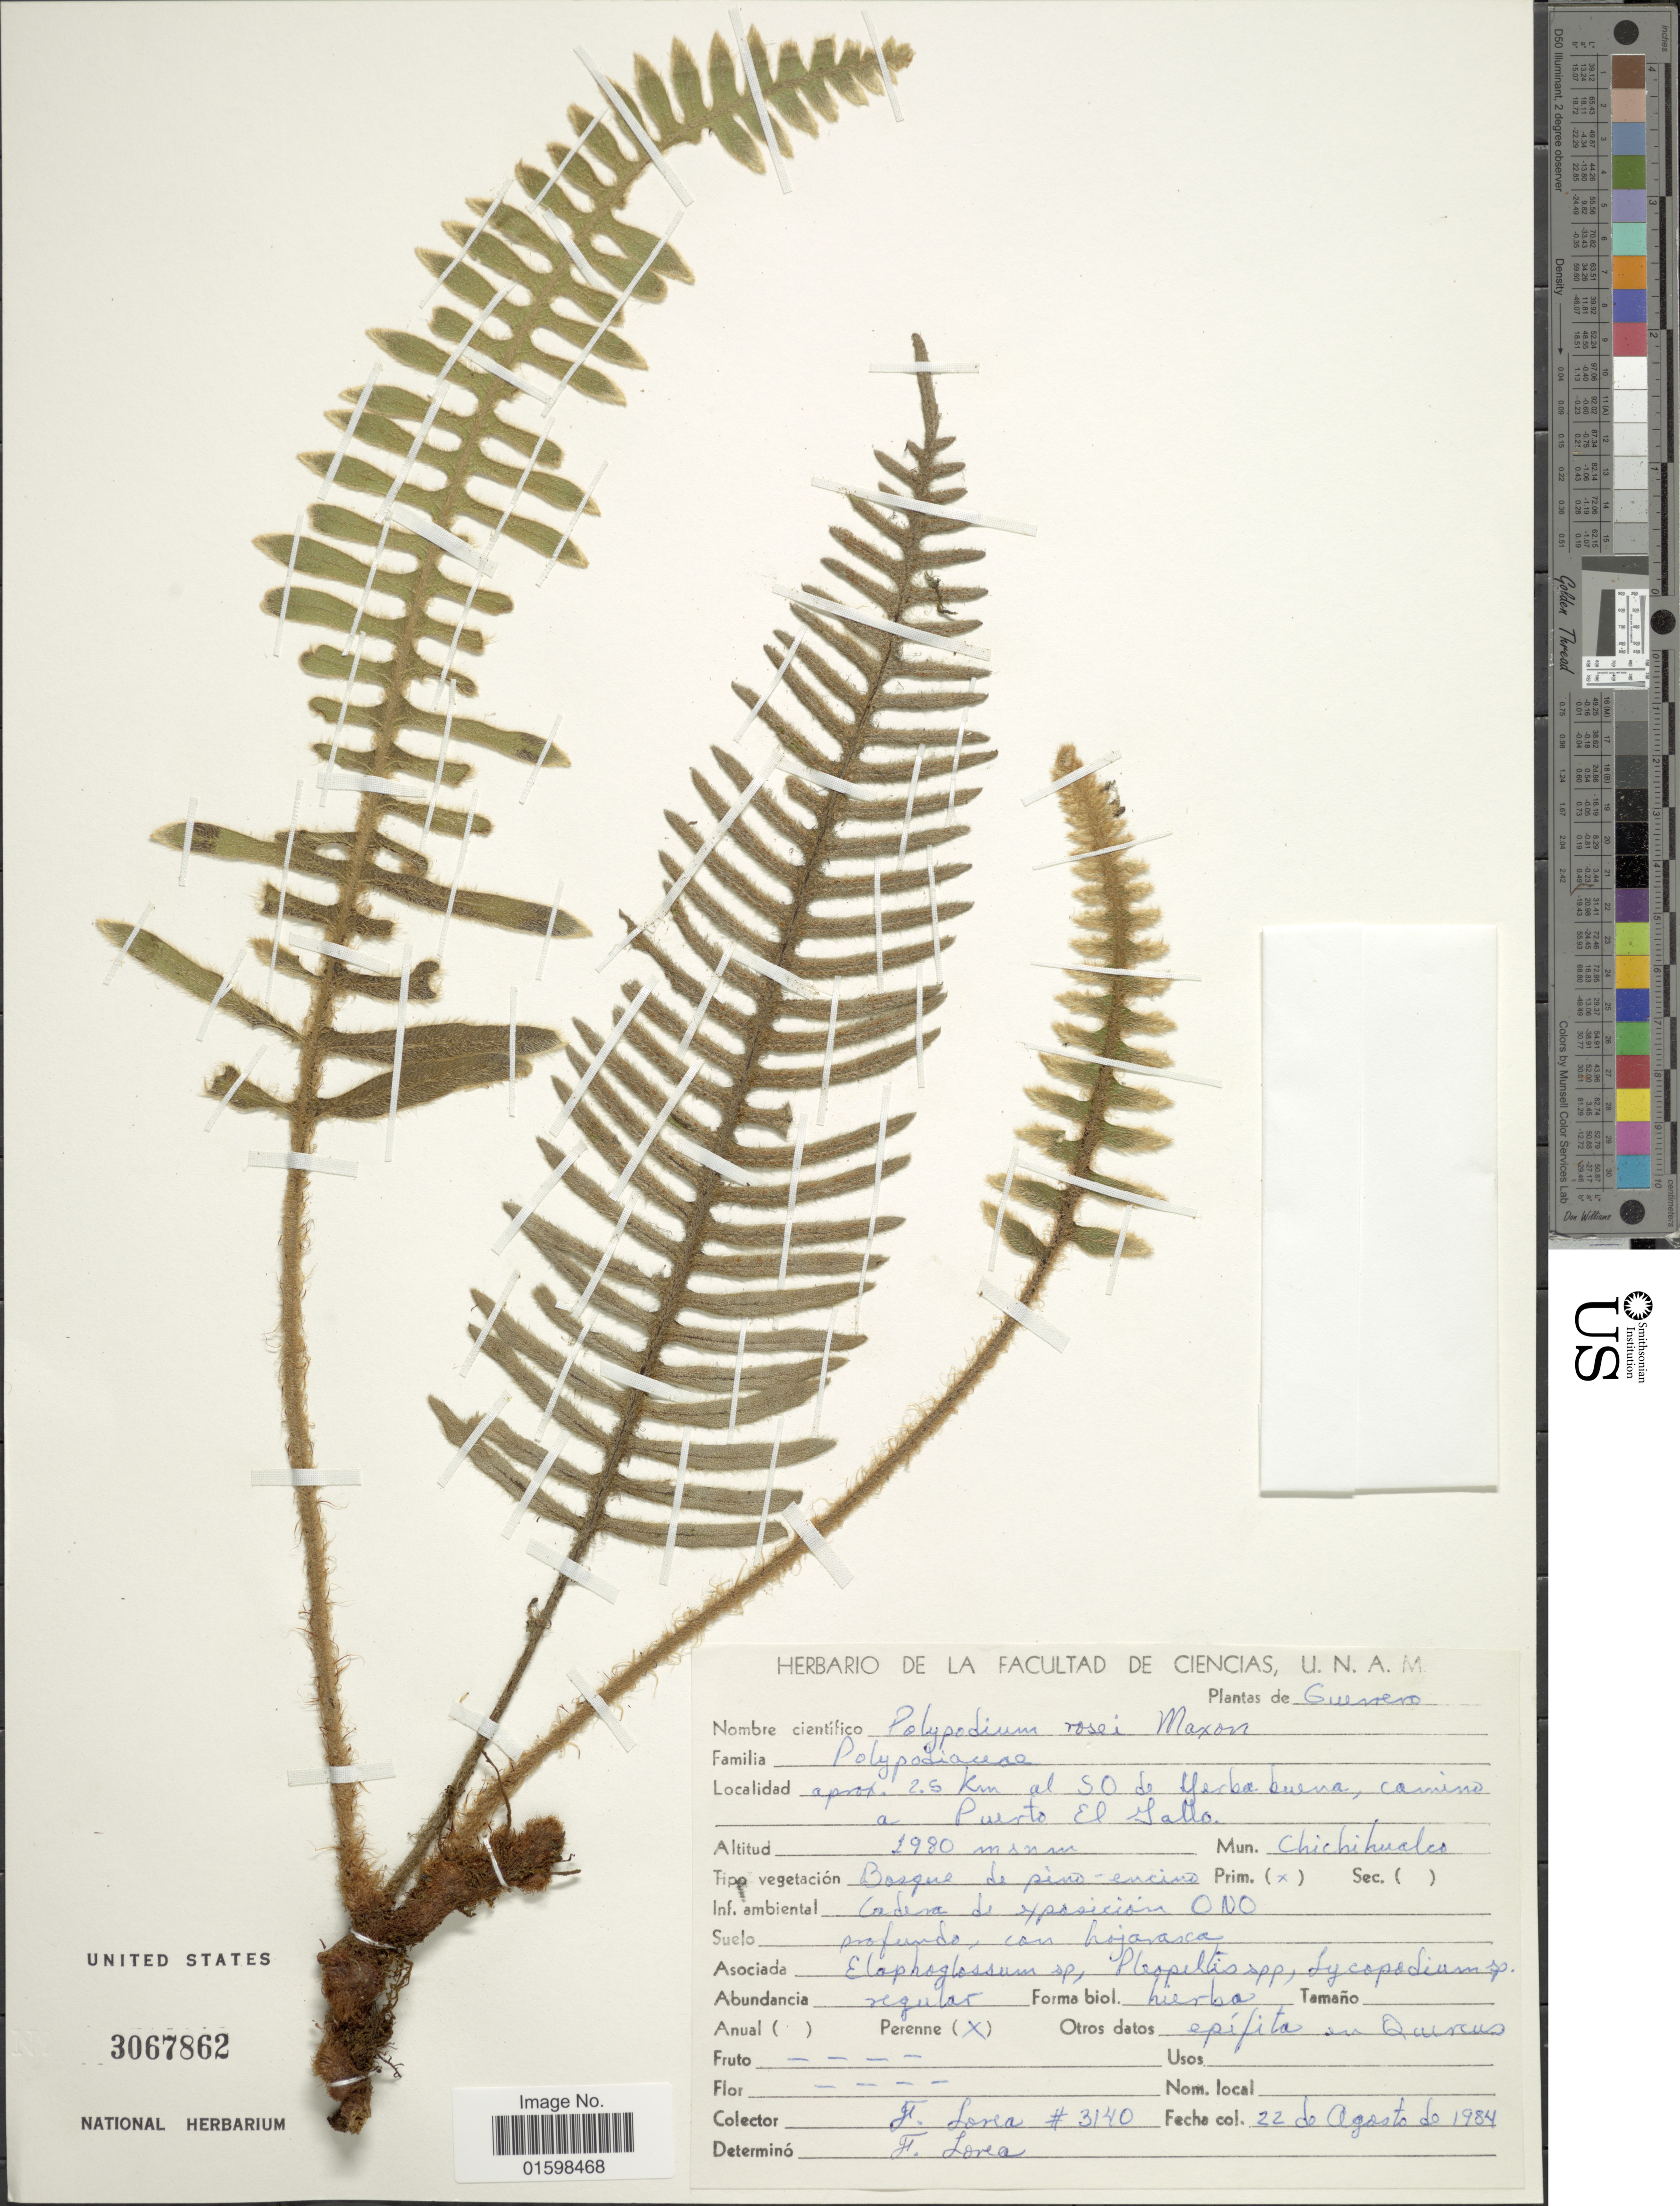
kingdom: Plantae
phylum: Tracheophyta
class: Polypodiopsida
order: Polypodiales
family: Polypodiaceae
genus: Pleopeltis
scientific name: Pleopeltis rosei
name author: (Maxon) A.R. Sm. & Tejero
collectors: F. Lorea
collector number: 3140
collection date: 1984-08-22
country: Mexico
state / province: Guerrero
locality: Aprox. 2.5 km al SO de Yerba buena, camino a Puerto el Gallo, Mun. Chichihualco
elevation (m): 2980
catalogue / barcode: US 3067862